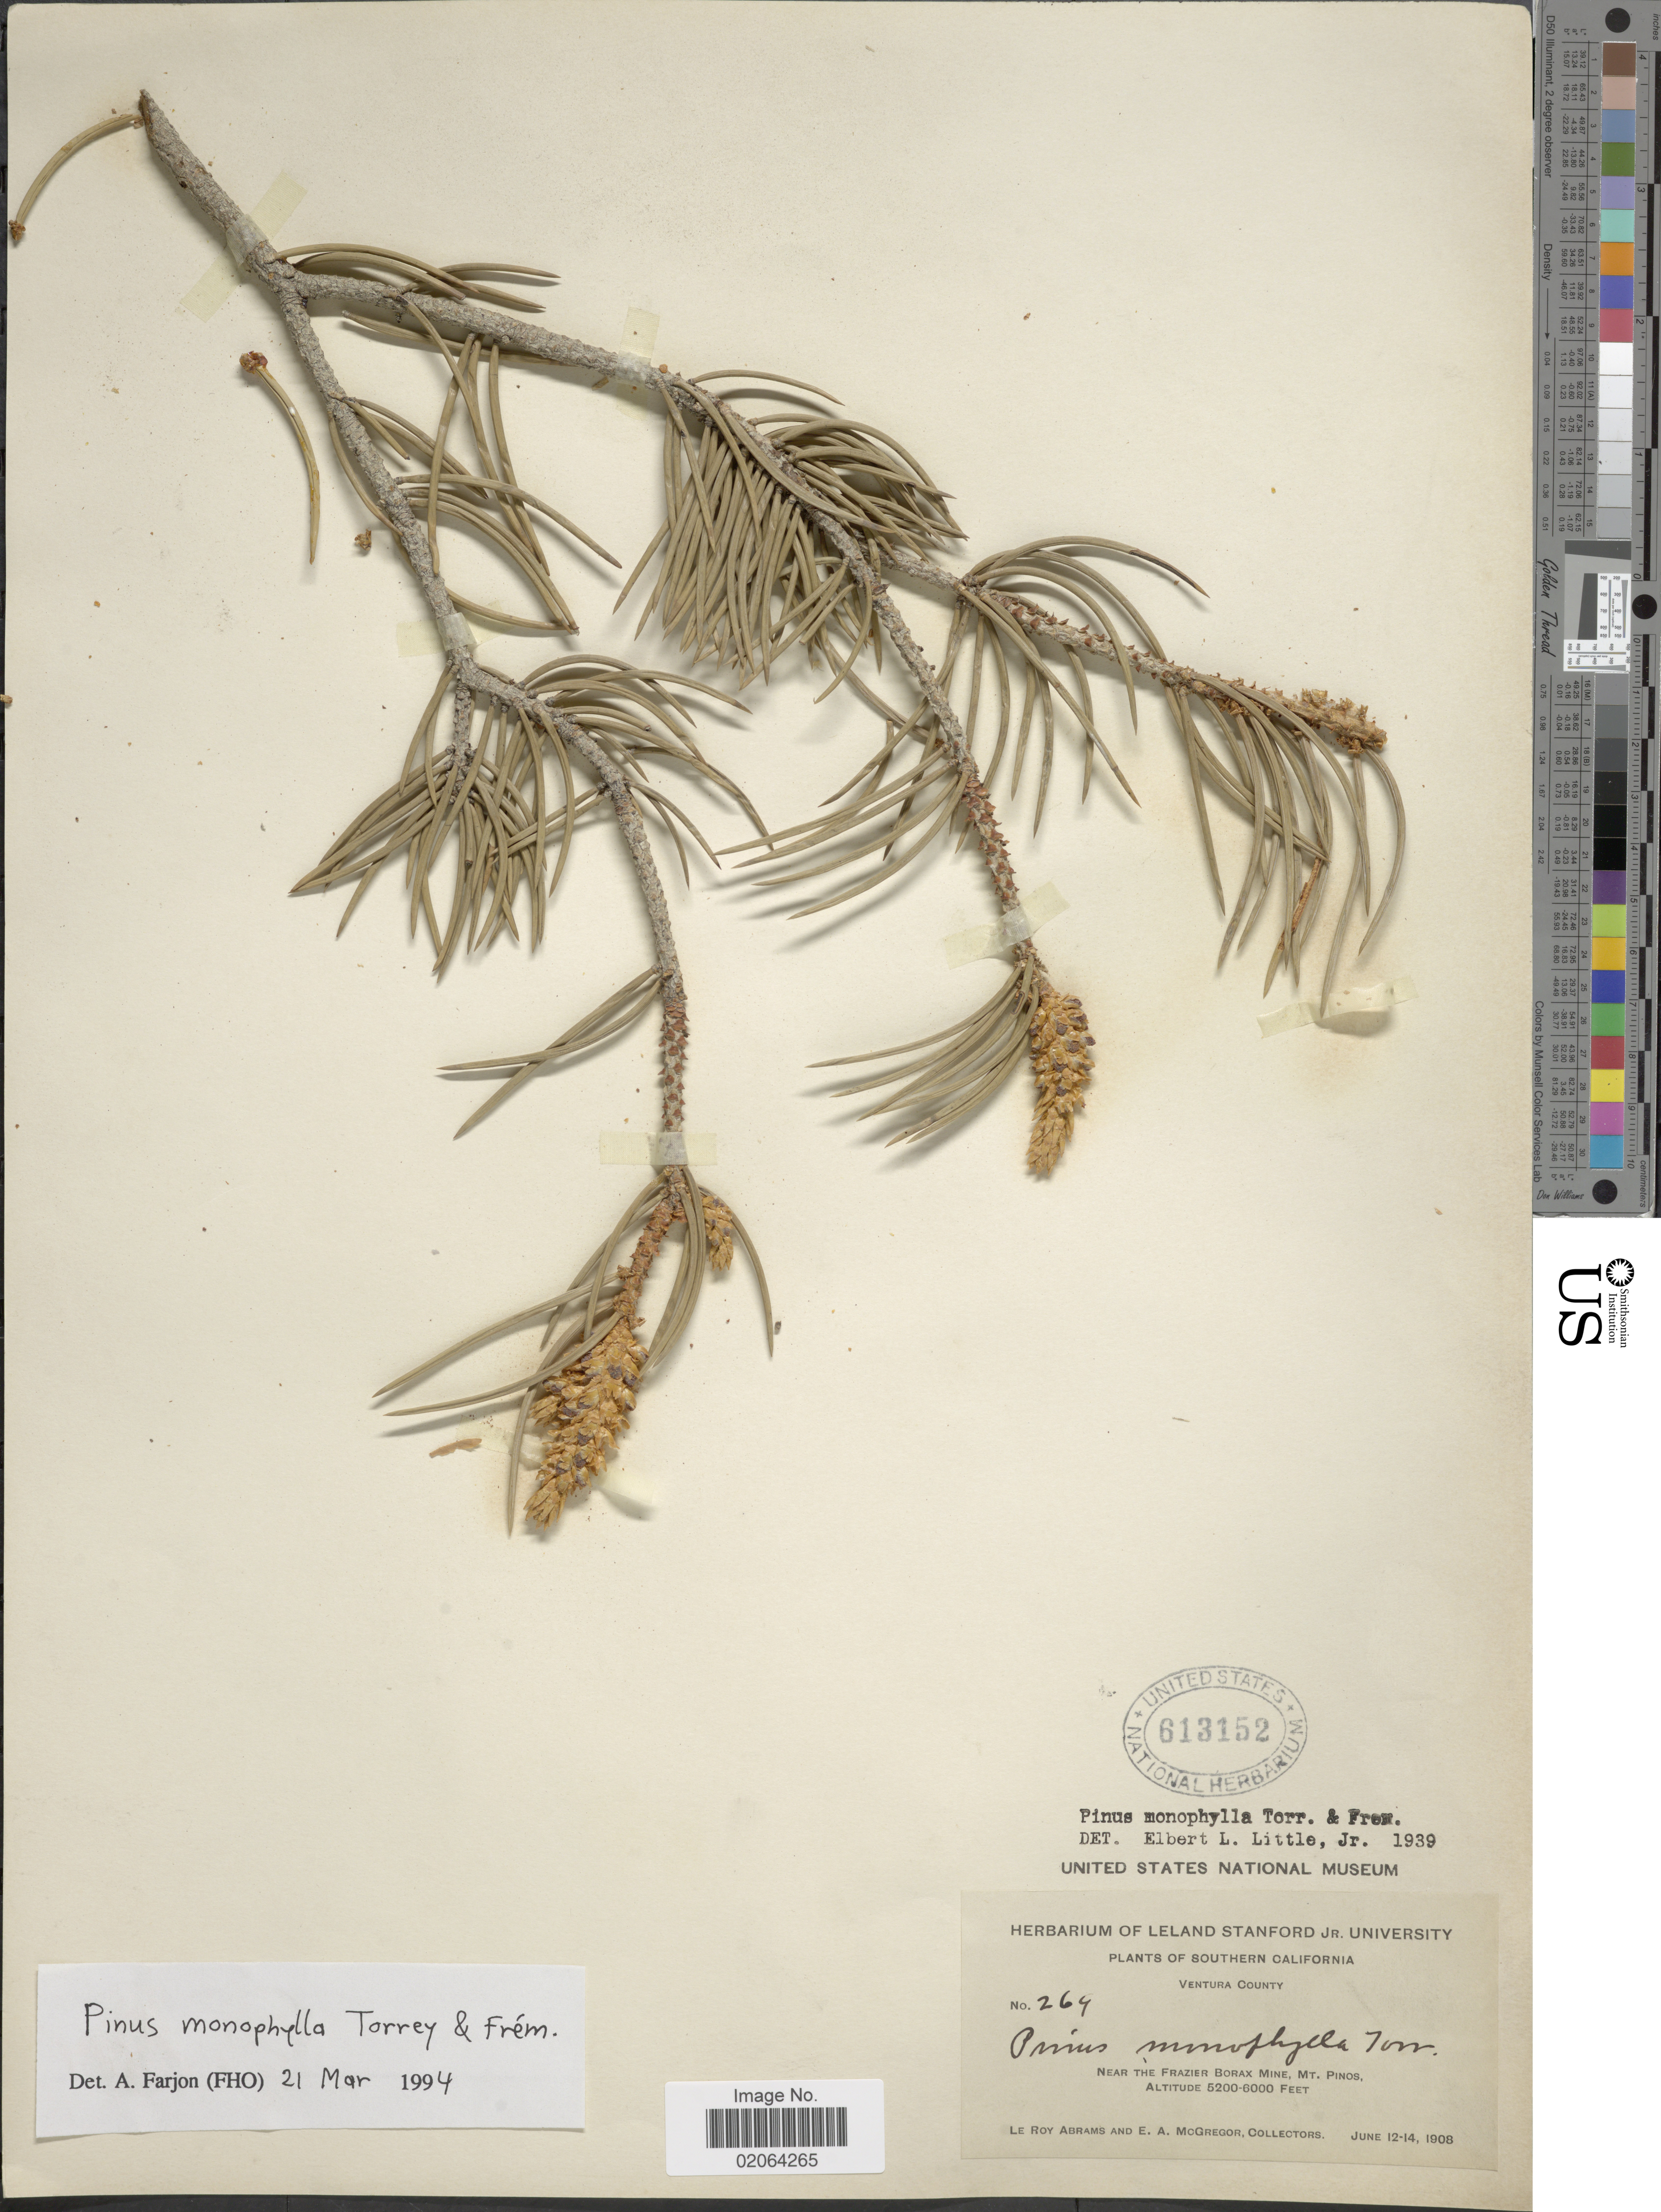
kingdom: Plantae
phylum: Tracheophyta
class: Pinopsida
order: Pinales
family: Pinaceae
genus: Pinus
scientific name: Pinus monophylla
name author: Torr. & Frém.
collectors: L. Abrams & E. A. McGregor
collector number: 264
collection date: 1908-06-12/1908-06-14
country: United States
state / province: California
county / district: Ventura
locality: Southern California. near the Frazier Borax Mine, Mt. Pings. Ventura County.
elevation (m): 1585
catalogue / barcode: US 613152